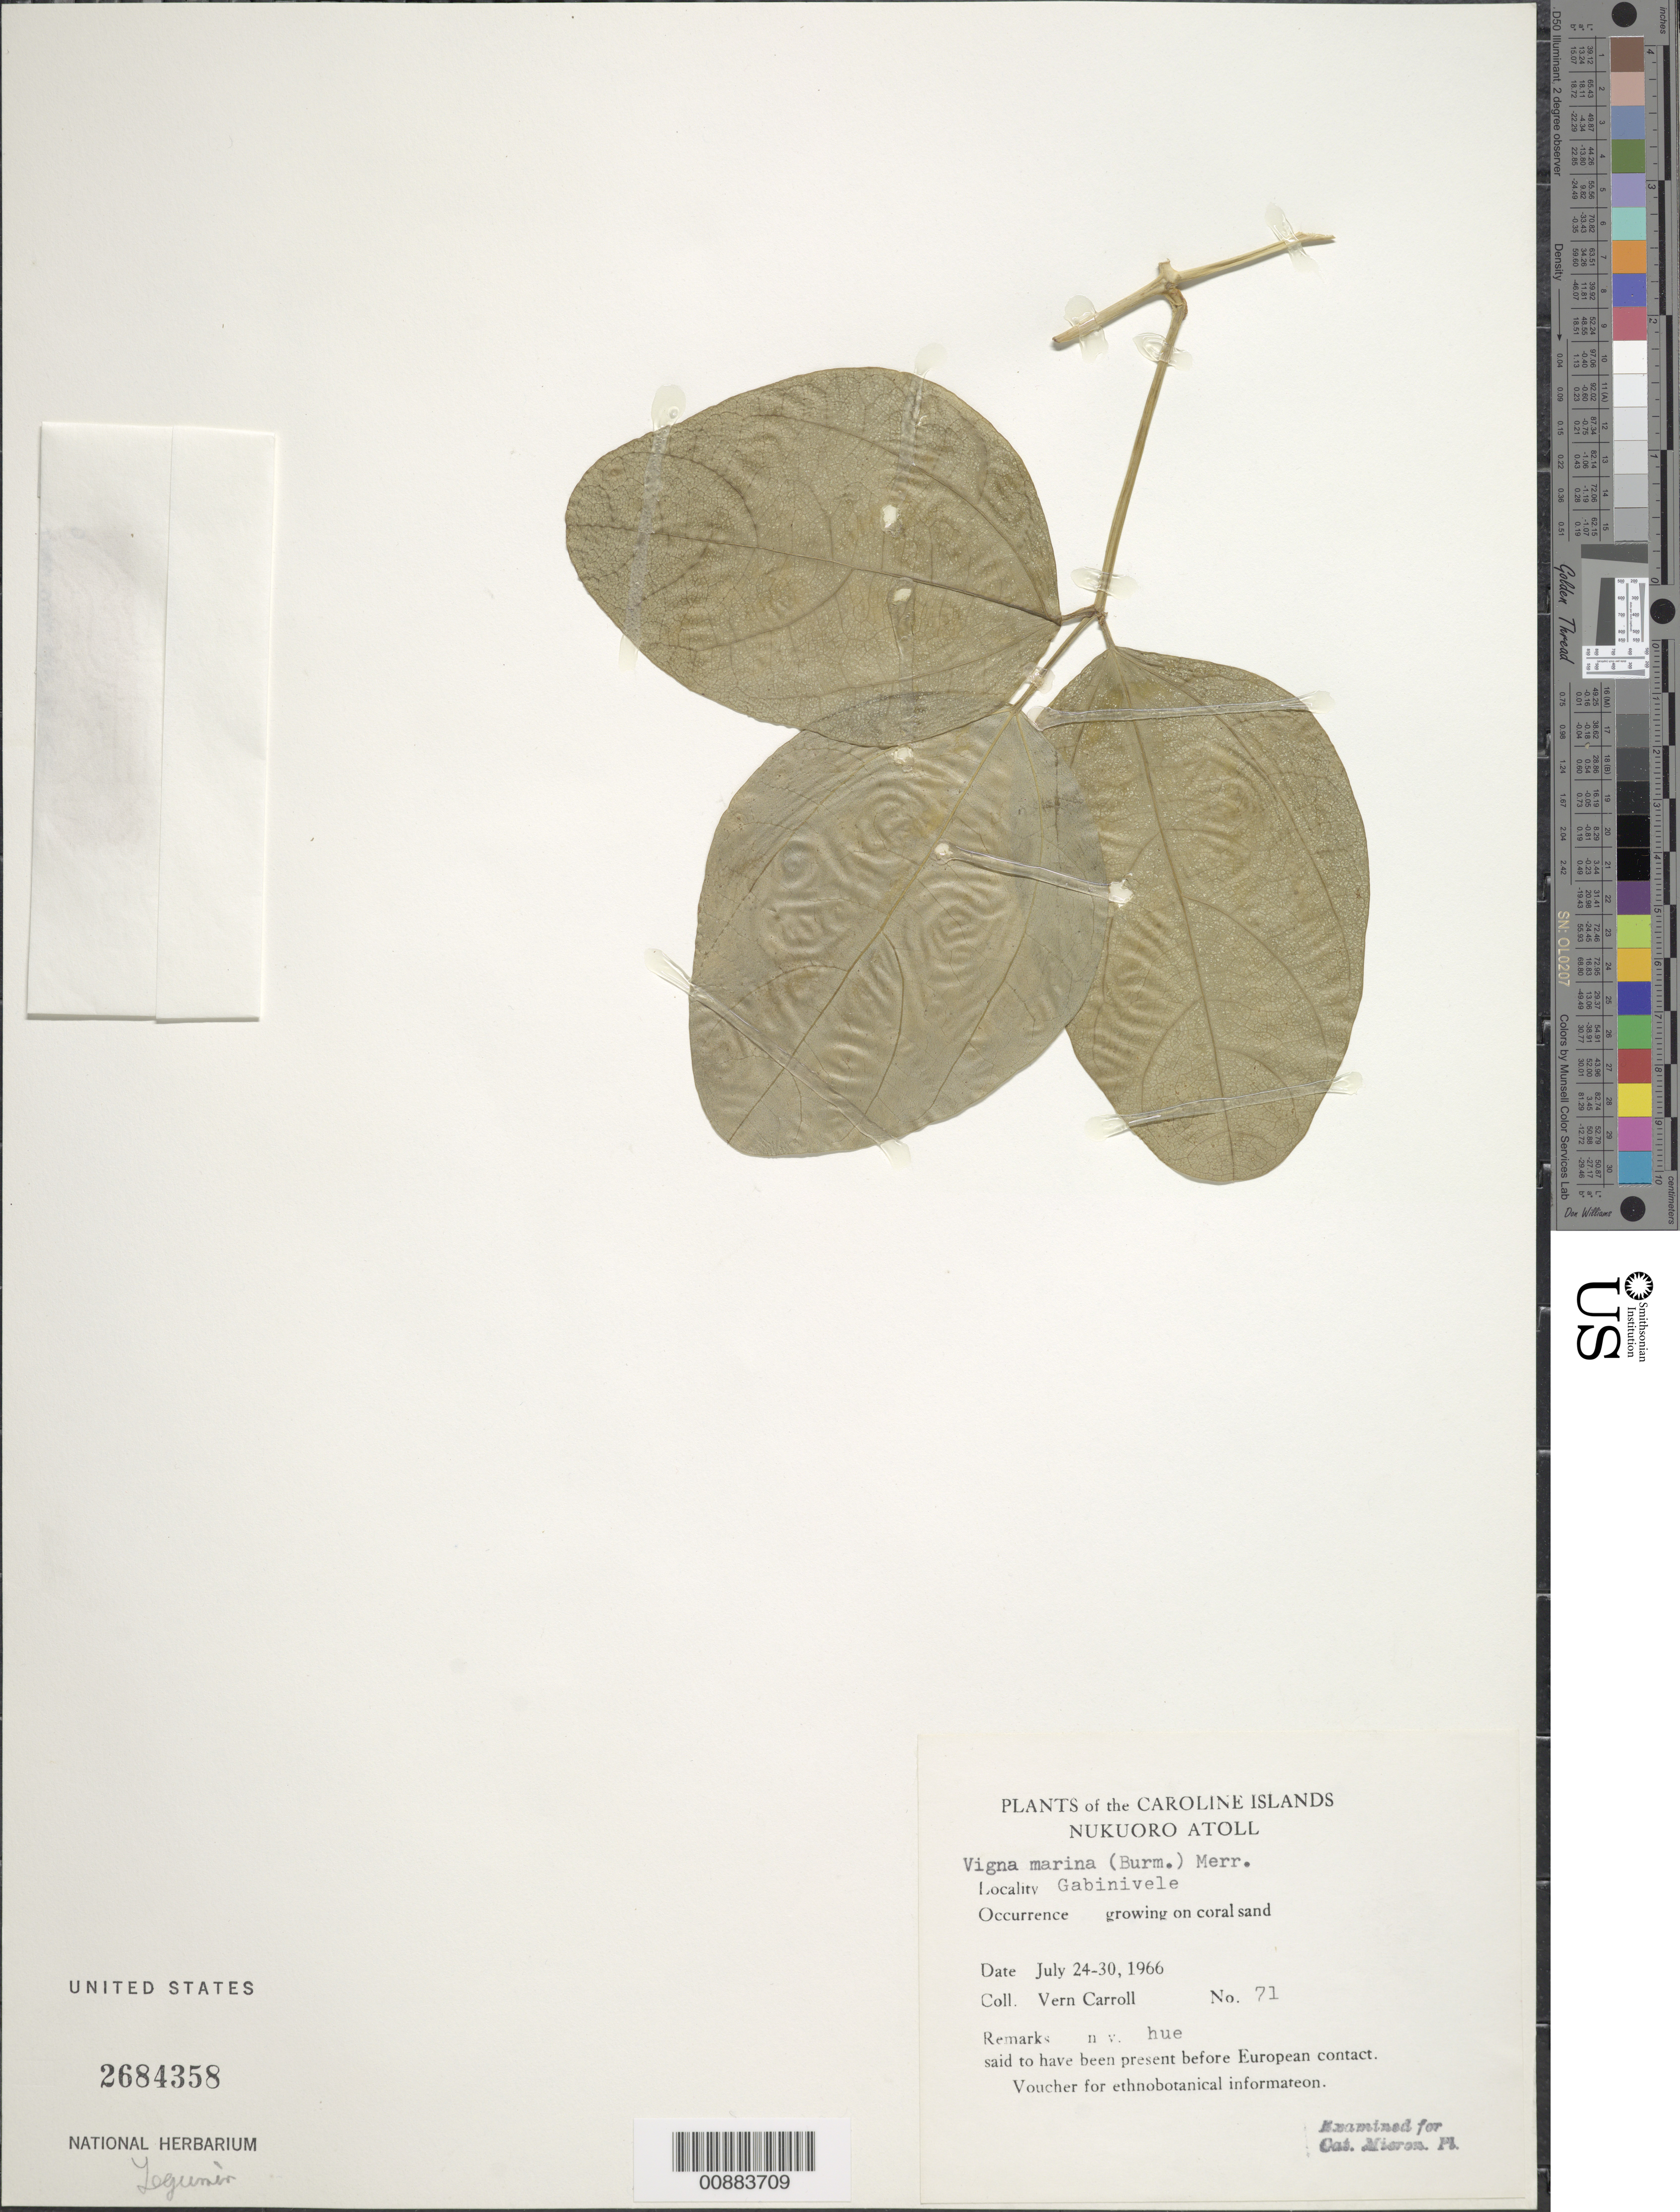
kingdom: Plantae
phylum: Tracheophyta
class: Magnoliopsida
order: Fabales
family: Fabaceae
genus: Vigna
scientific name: Vigna marina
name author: (Burm.) Merr.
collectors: V. Carroll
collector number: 71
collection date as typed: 24 Jul 1966 to 30 Jul 1966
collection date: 1966-07-24/1966-07-30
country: Micronesia, Federated States of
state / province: Pohnpei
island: Nukuoro Atoll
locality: Nukuoro atoll. Gabinivele.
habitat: Coral sand.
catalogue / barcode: US 2684358